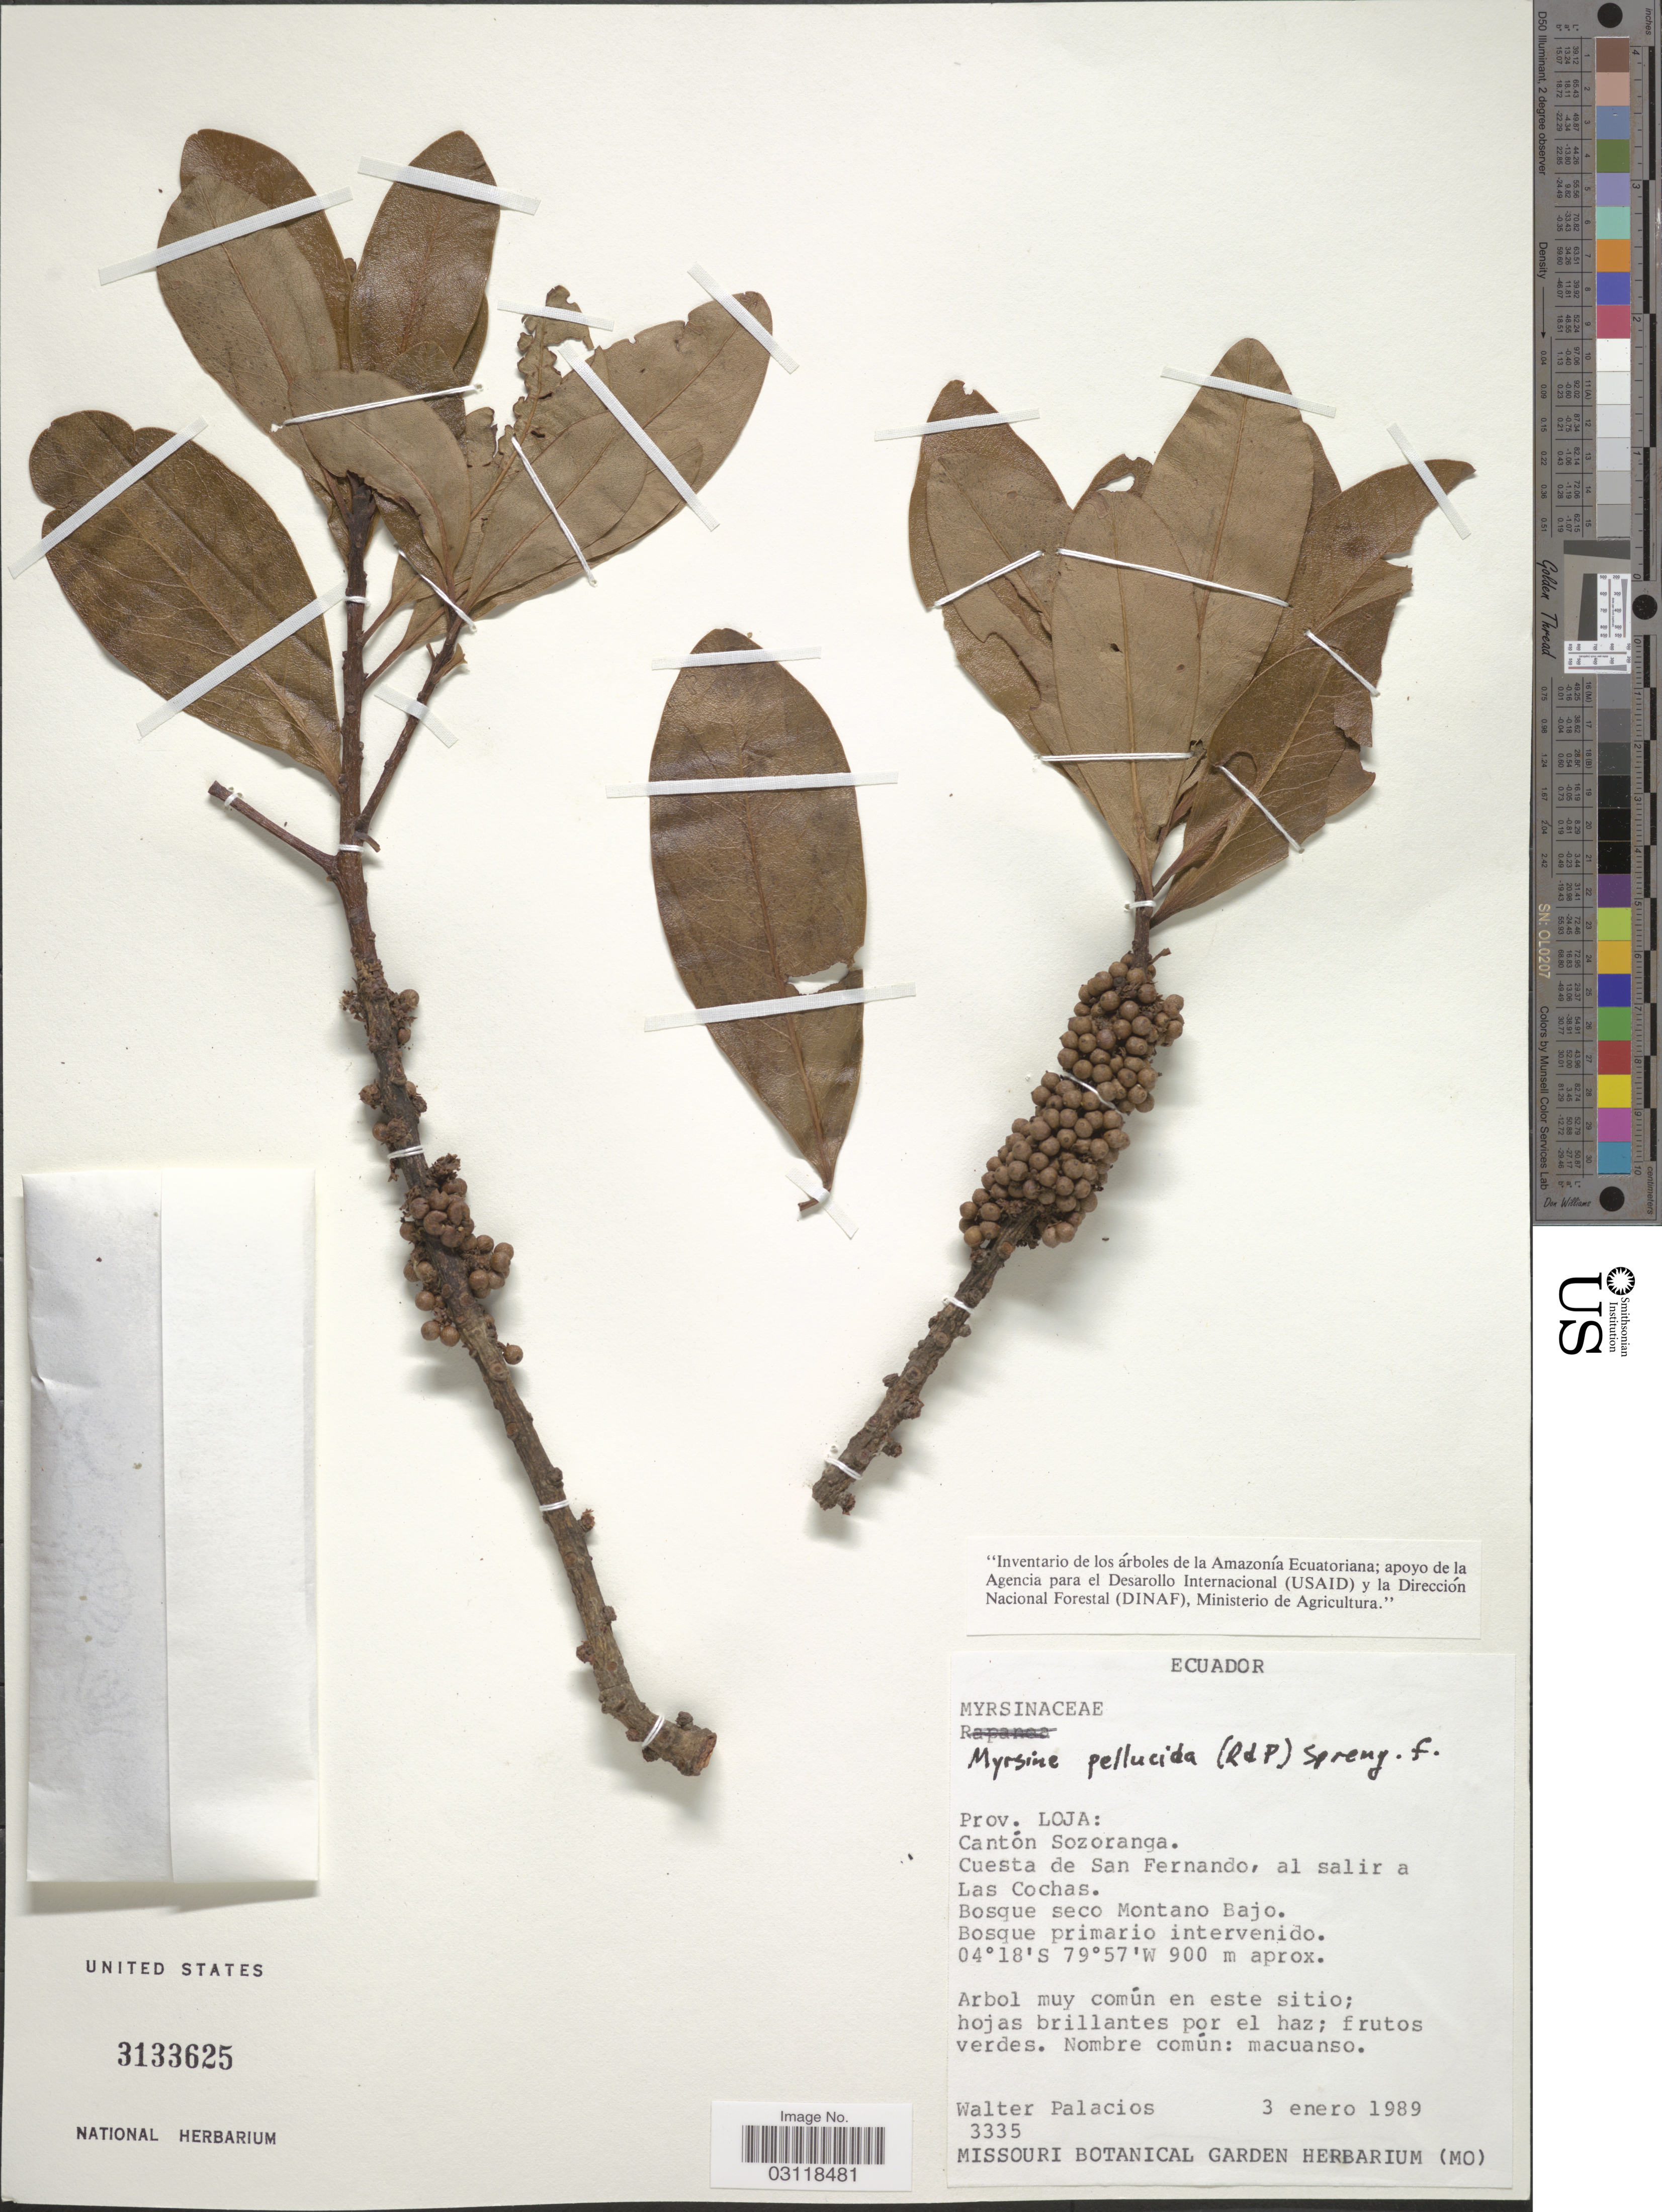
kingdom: Plantae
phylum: Tracheophyta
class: Magnoliopsida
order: Ericales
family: Primulaceae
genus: Rapanea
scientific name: Rapanea pellucida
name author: (Ruiz & Pav.) Mez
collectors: W. Palacios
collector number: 3335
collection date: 1989-01-03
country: Ecuador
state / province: Loja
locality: Prov. Loja: Cantón Sozoranga. Cuesta de San Fernando, al salir a Las Cochas. Bosque seco Montano Bajo.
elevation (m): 900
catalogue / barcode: US 3133625